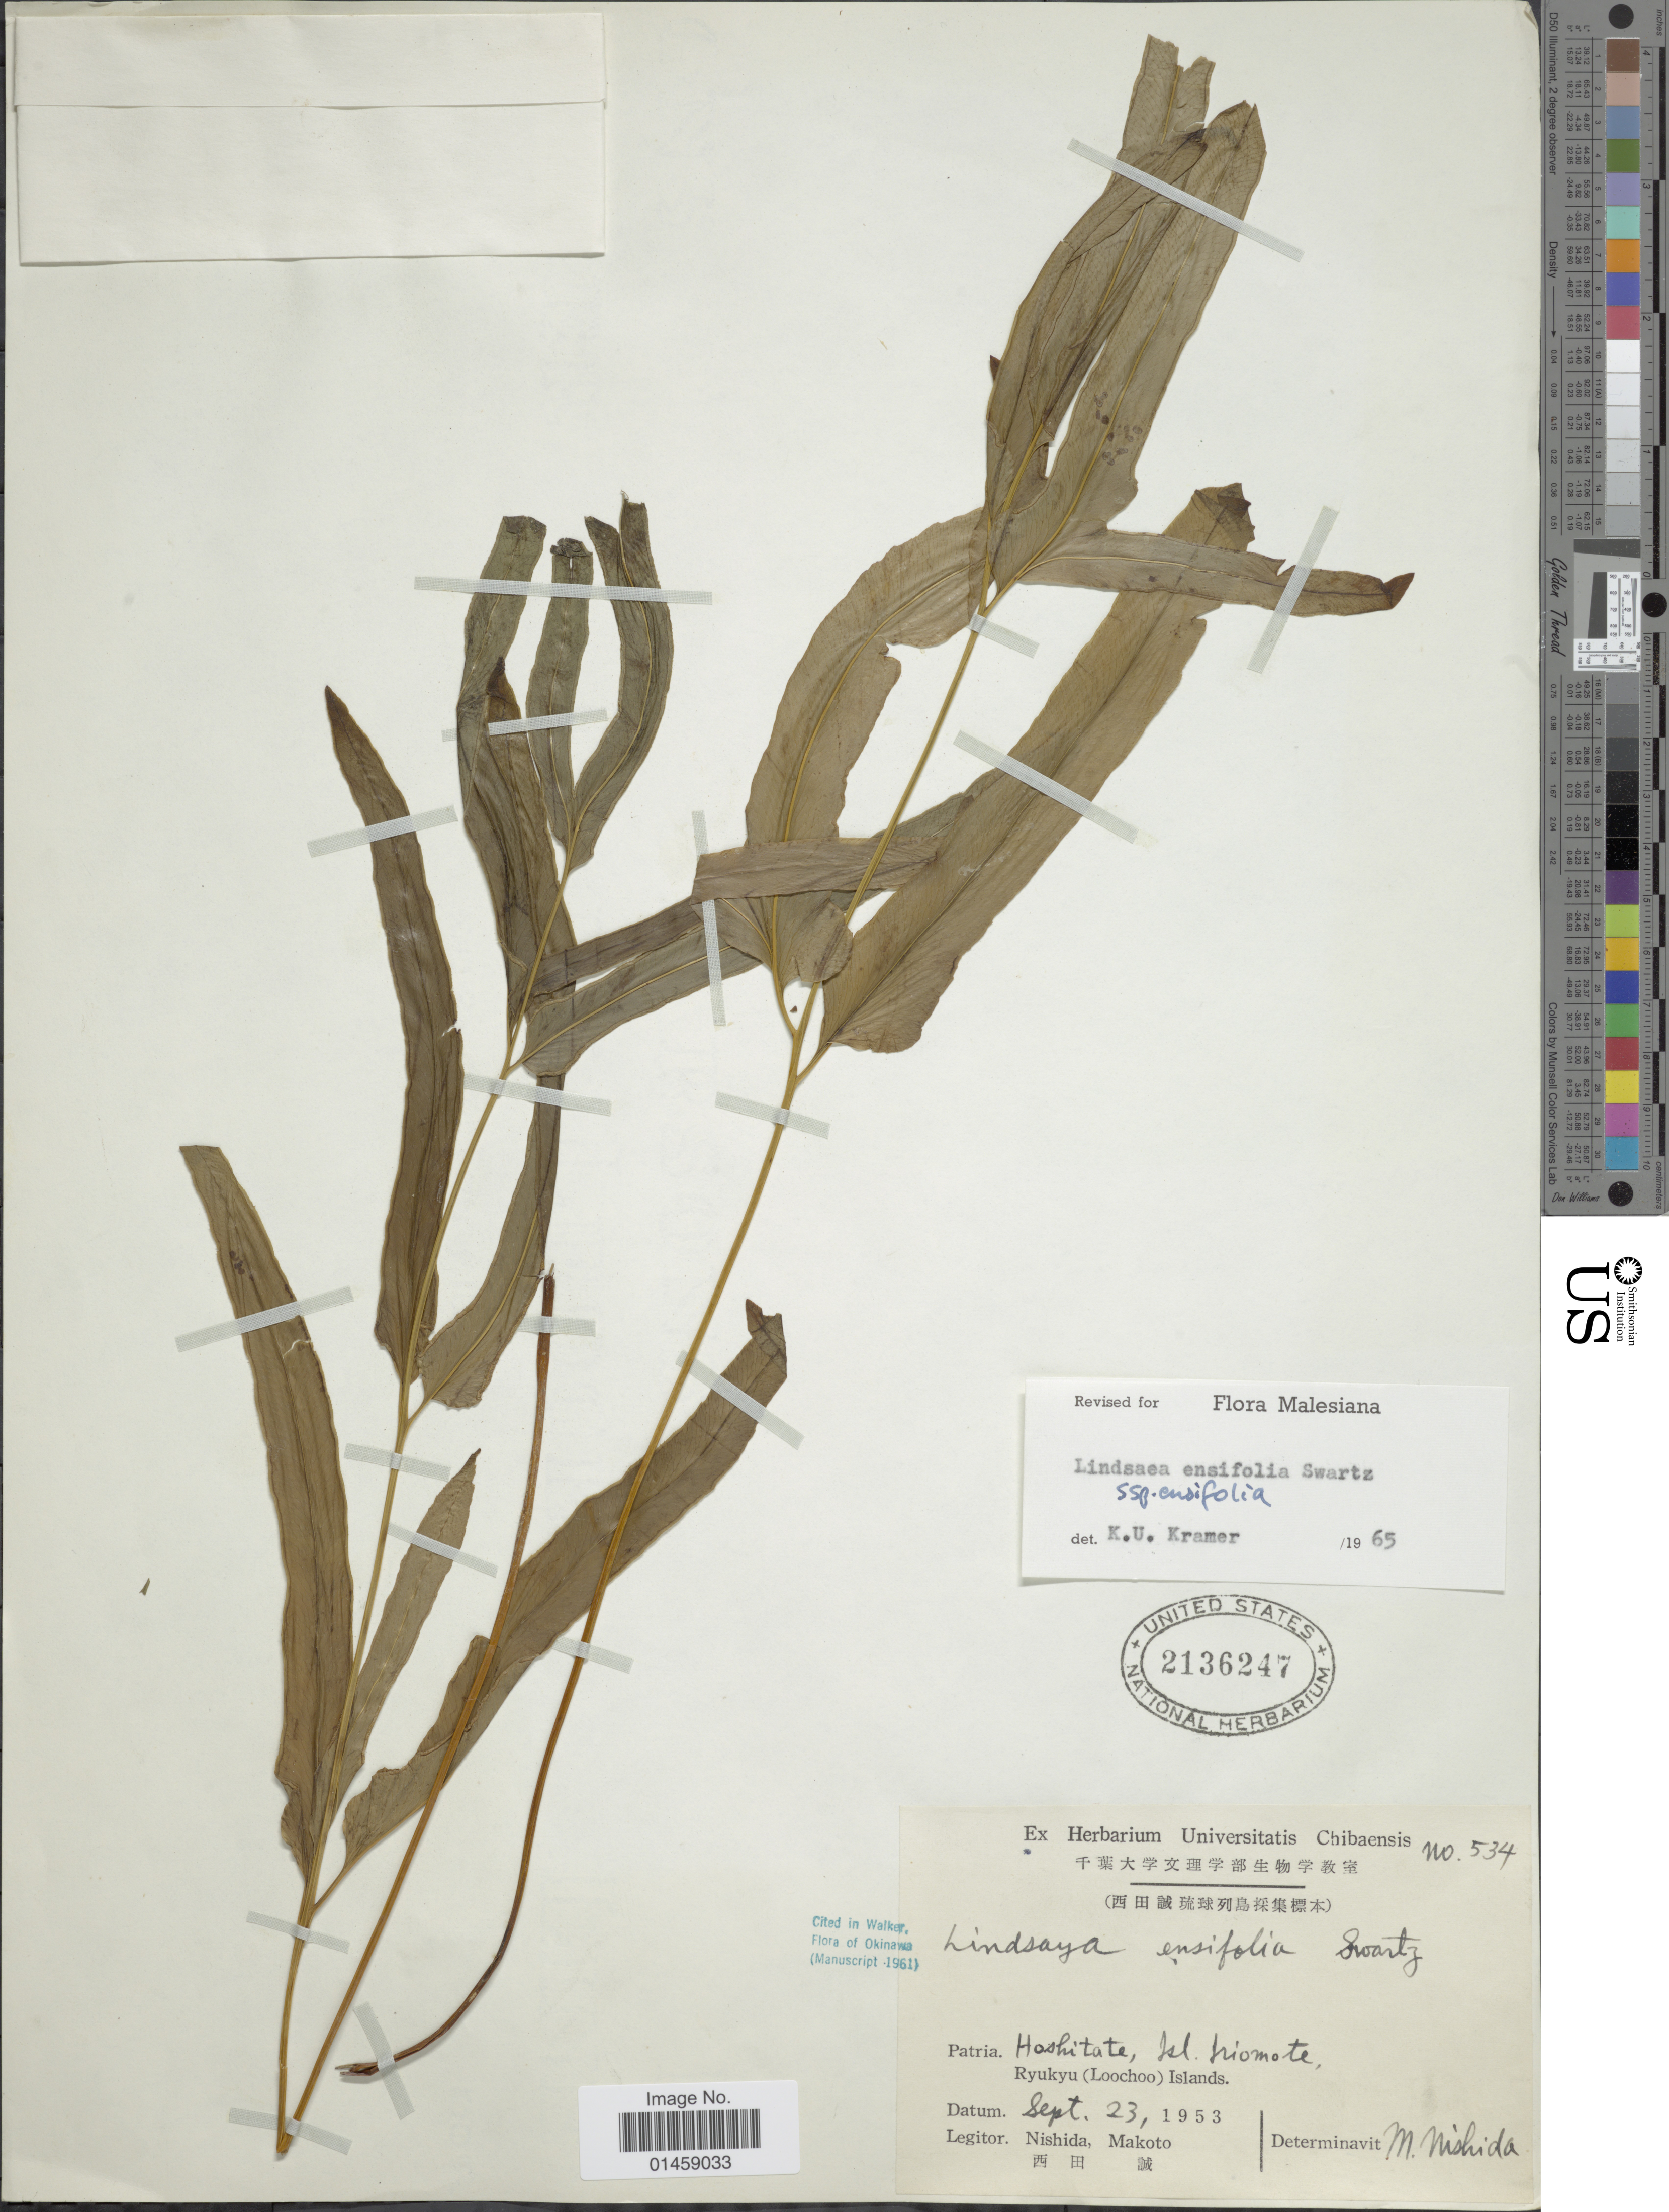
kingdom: Plantae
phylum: Tracheophyta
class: Polypodiopsida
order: Polypodiales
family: Lindsaeaceae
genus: Lindsaea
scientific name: Lindsaea ensifolia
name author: Sw.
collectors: M. Nishida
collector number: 534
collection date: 1953-09-23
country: Japan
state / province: Okinawa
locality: Patria. Hoshitate, Isl. Iriomote, Ryukyu ( Loochoo ) Islands.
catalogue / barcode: US 2136247